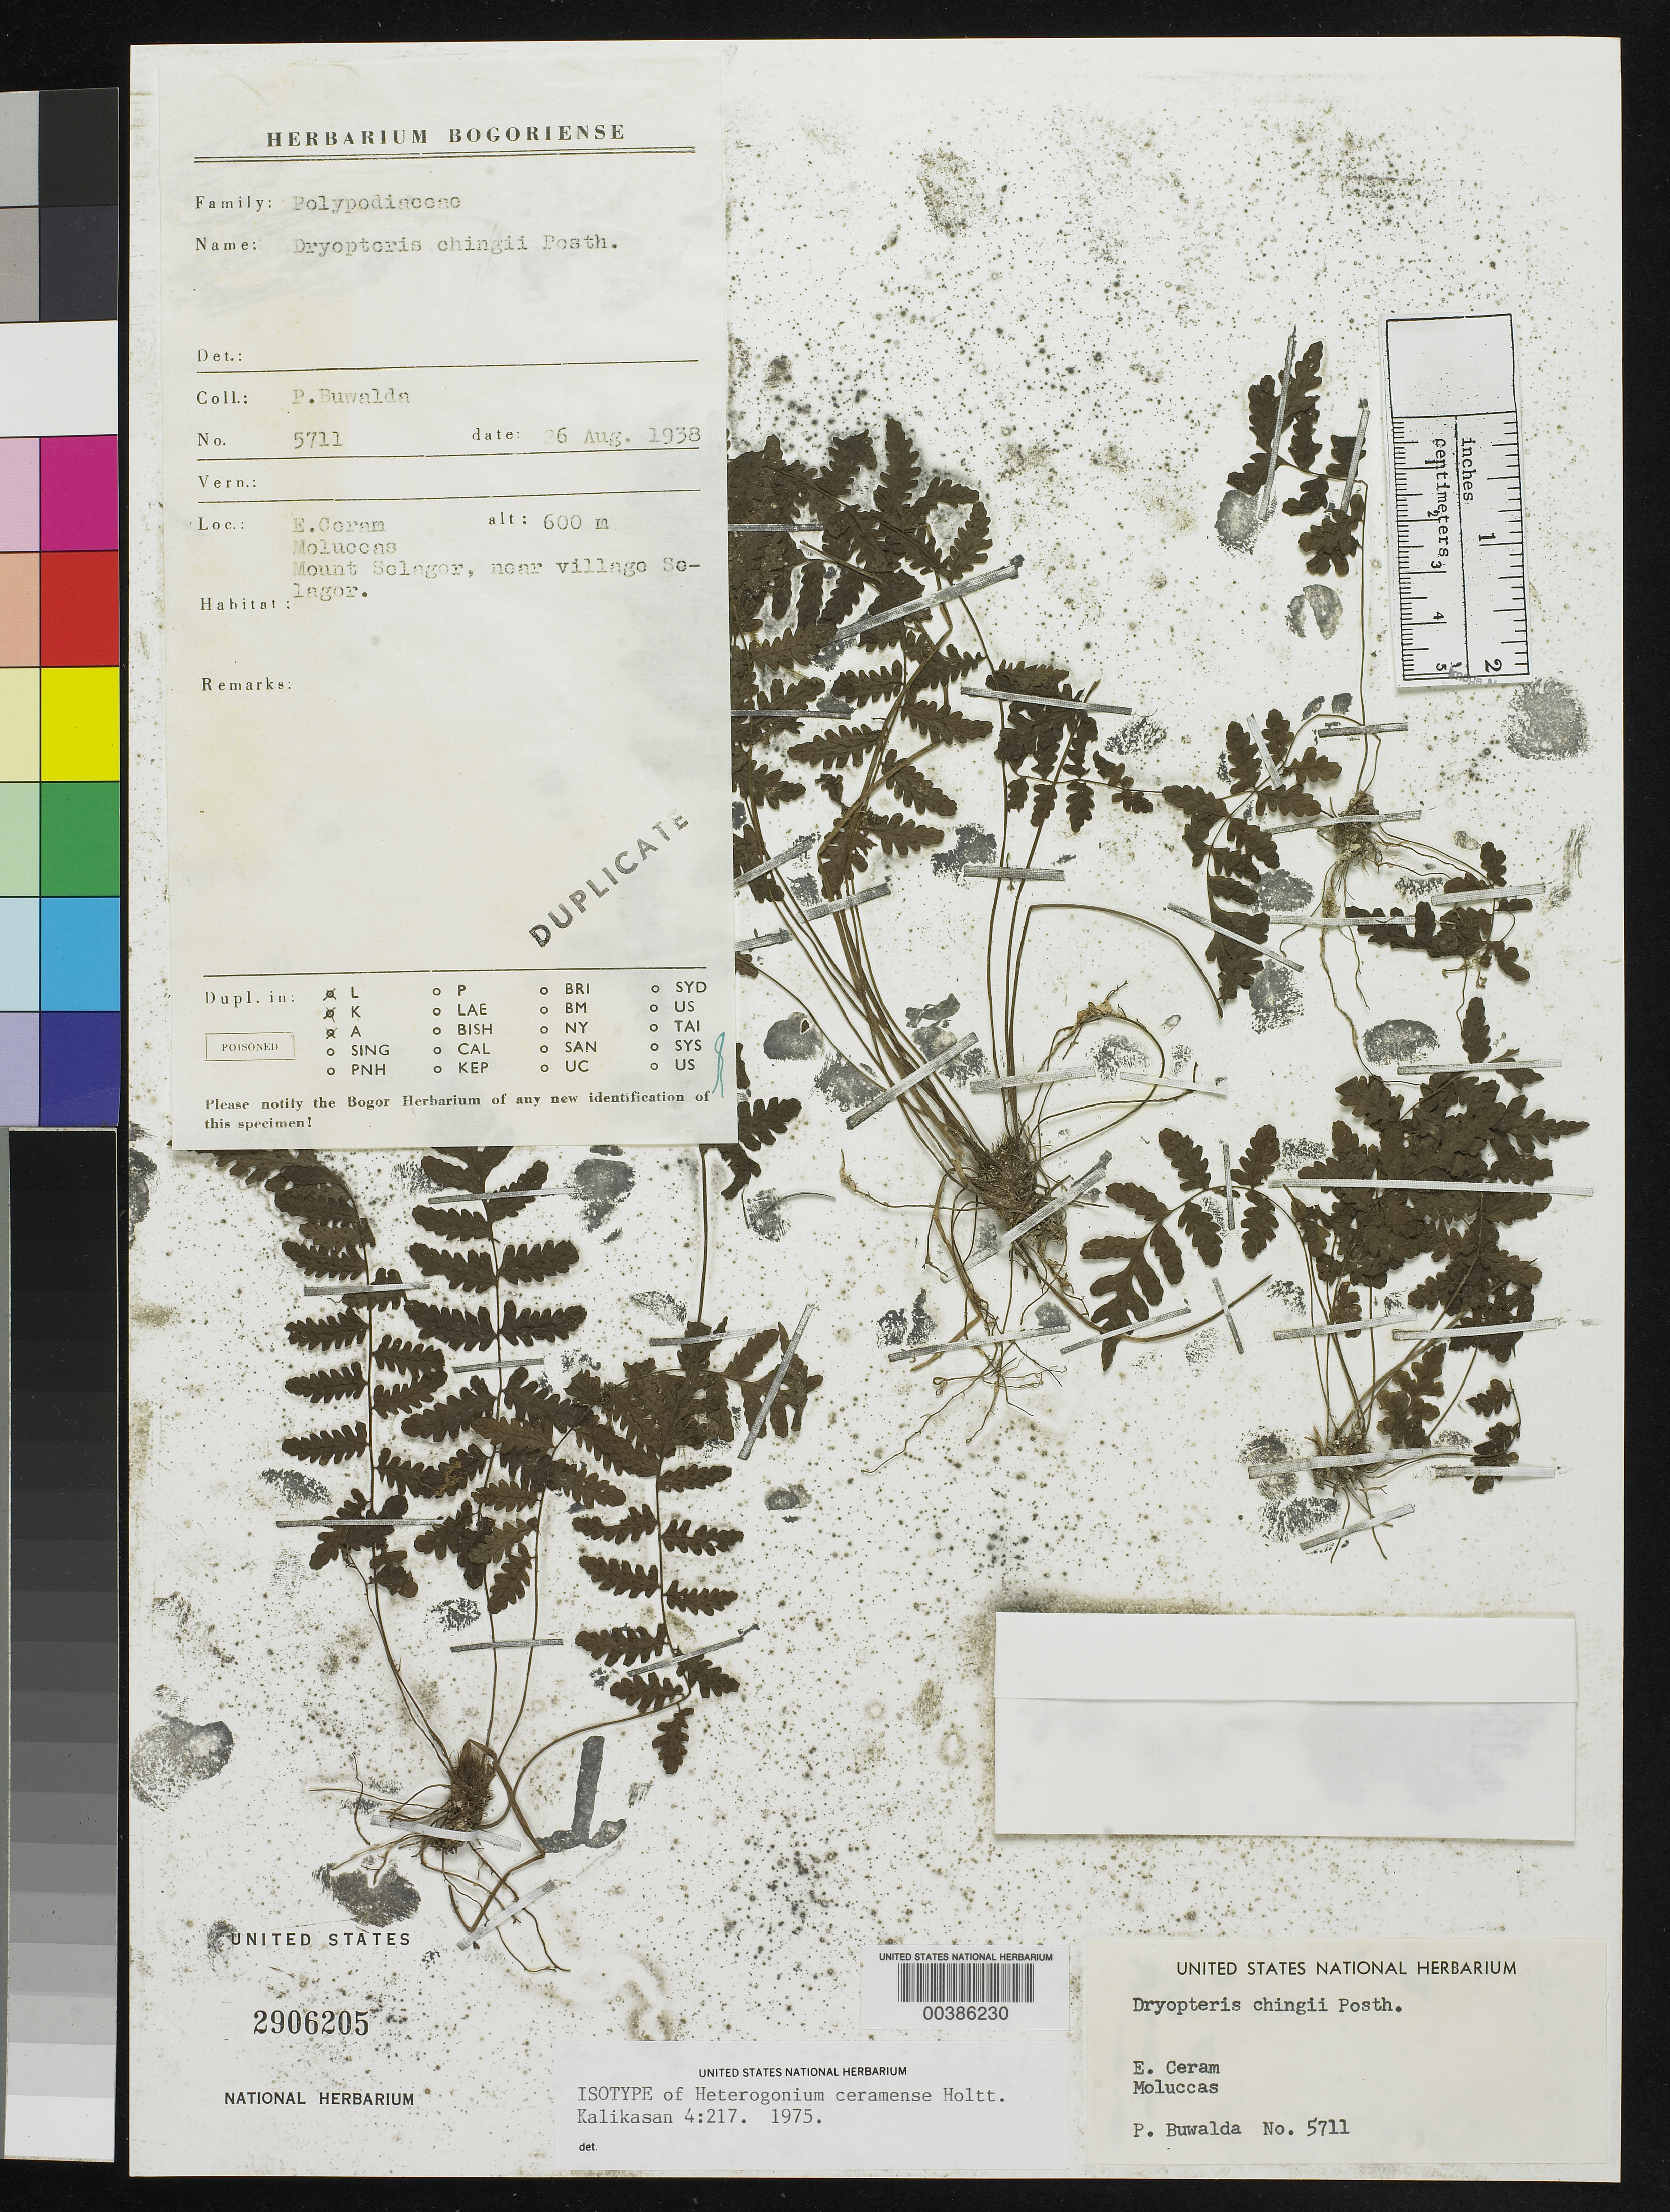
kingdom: Plantae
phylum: Tracheophyta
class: Polypodiopsida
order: Polypodiales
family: Tectariaceae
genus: Heterogonium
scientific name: Heterogonium ceramense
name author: Holttum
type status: Isotype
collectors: P. Buwalda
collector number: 5711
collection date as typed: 06 Aug 1938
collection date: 1938-08-06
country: Indonesia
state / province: Maluku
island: Ceram Island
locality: E. Ceram, Mount Selagor, near village of Selagor.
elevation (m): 600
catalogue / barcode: US 2906205